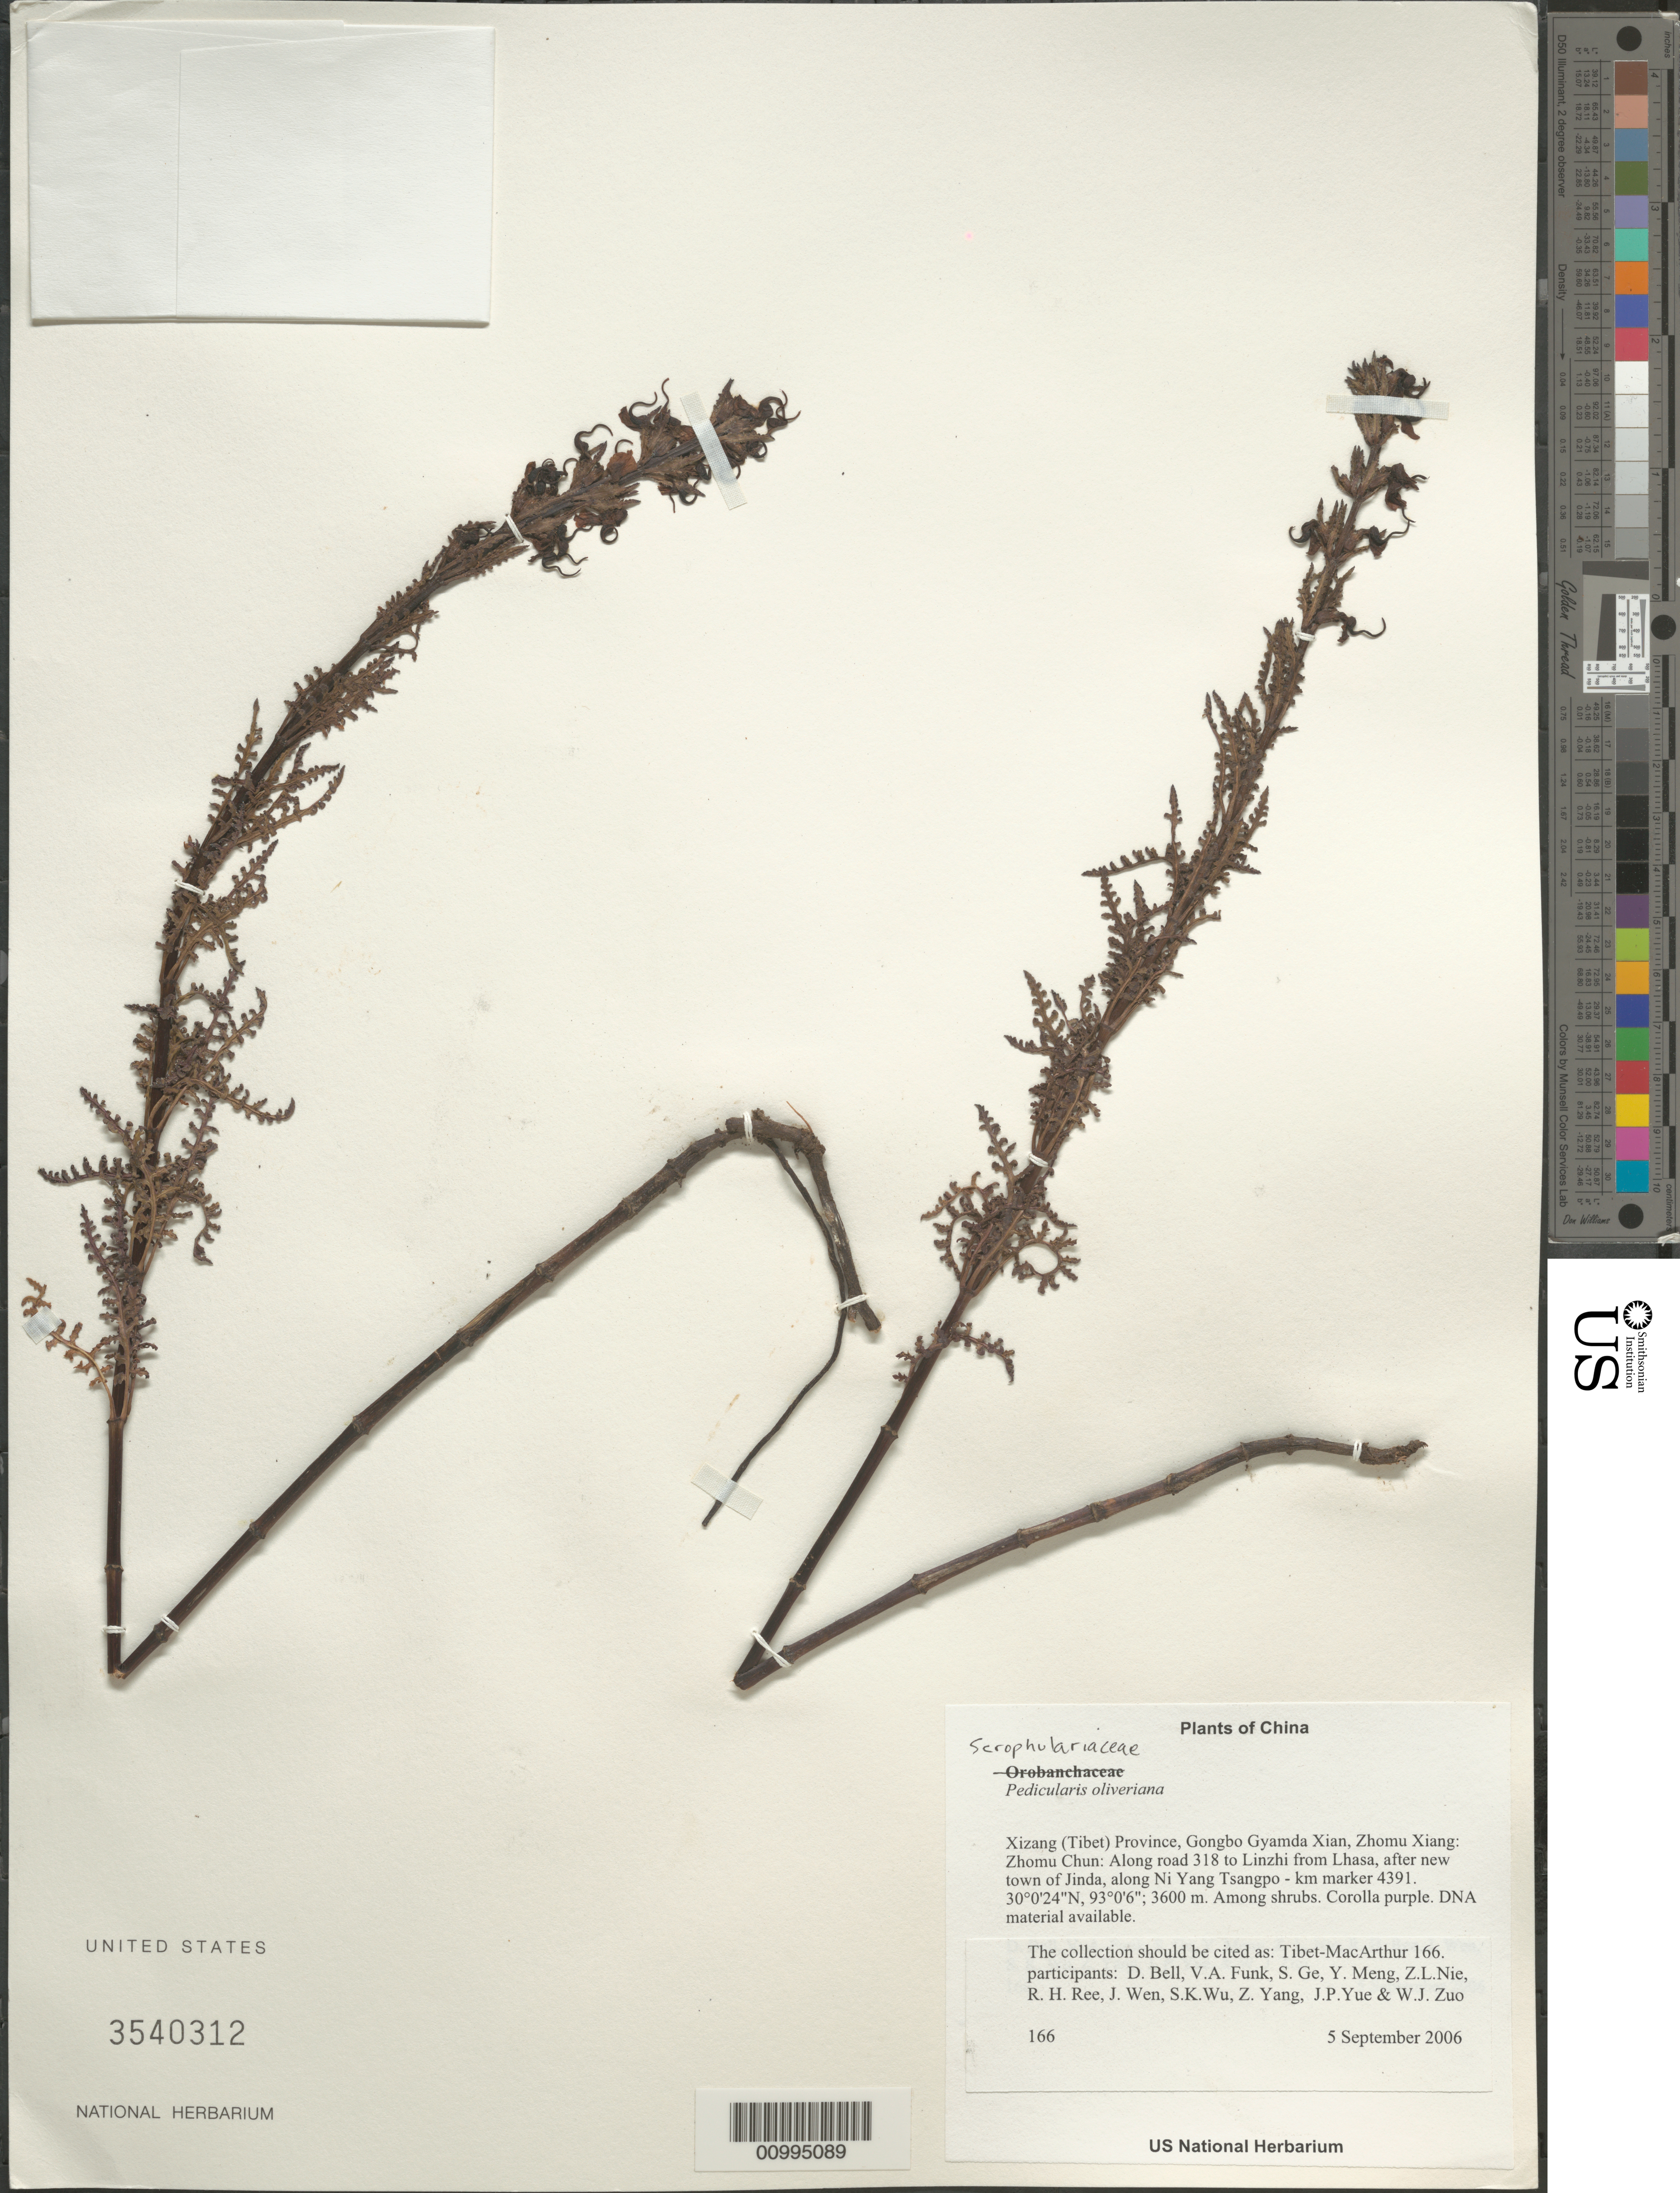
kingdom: Plantae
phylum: Tracheophyta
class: Magnoliopsida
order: Lamiales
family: Orobanchaceae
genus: Pedicularis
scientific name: Pedicularis oliveriana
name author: Prain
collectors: Tibet-MacArthur, D. A. Bell, V. Funk, S. Ge, Y. Meng, Z. Nie, R. Ree, J. Wen, S. K. Wu, Z. Yang, J. Yue & W. Zuo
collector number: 166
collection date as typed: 05 Sep 2006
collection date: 2006-09-05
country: China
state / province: Xizang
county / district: Gongbo Gyamda Xian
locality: Zhomu Xiang: Zhomu Chun. Along road 318 to Linzhi from Lhasa, after new town of Jinda, along Ni Yang Tsangpo - km marker 4391.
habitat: Slope with Quercus, Salix, and Berberis, edges of thickets, and disturbed areas beside road. Among shrubs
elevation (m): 3600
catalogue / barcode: US 3540312